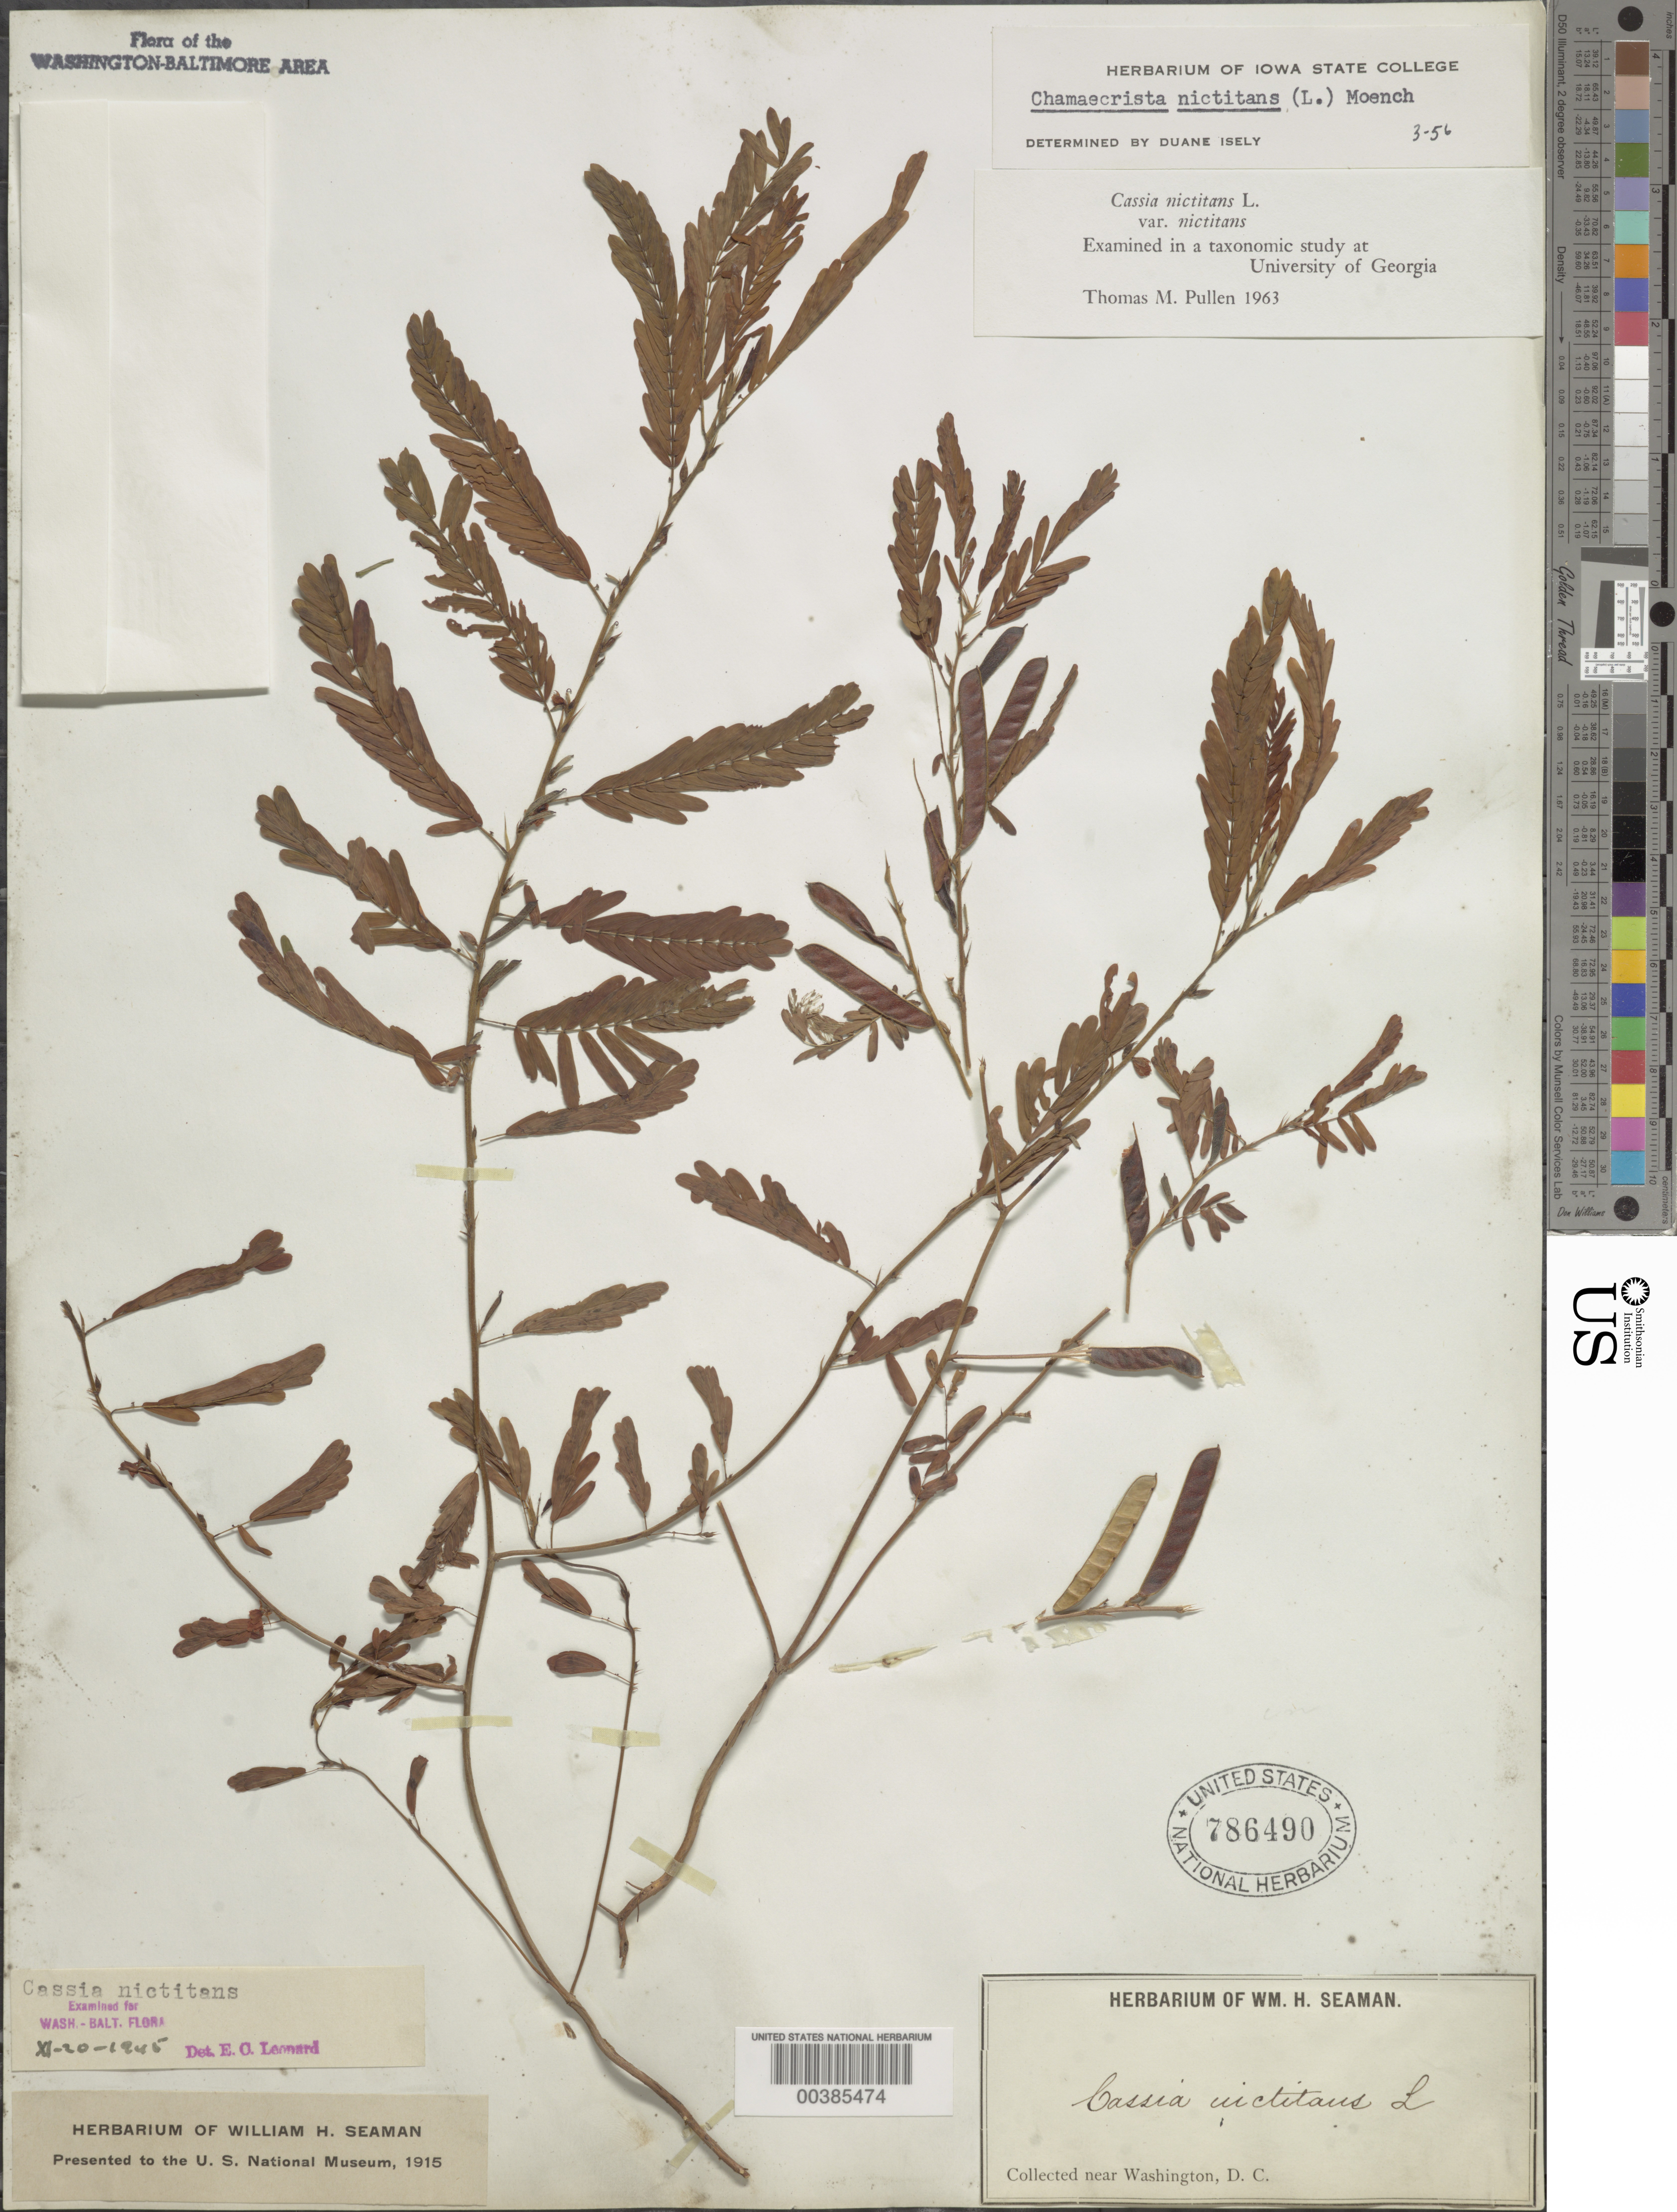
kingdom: Plantae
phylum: Tracheophyta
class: Magnoliopsida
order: Fabales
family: Fabaceae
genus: Chamaecrista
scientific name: Chamaecrista nictitans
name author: (L.) Moench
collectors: W. Seaman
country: United States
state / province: District of Columbia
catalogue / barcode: US 786490